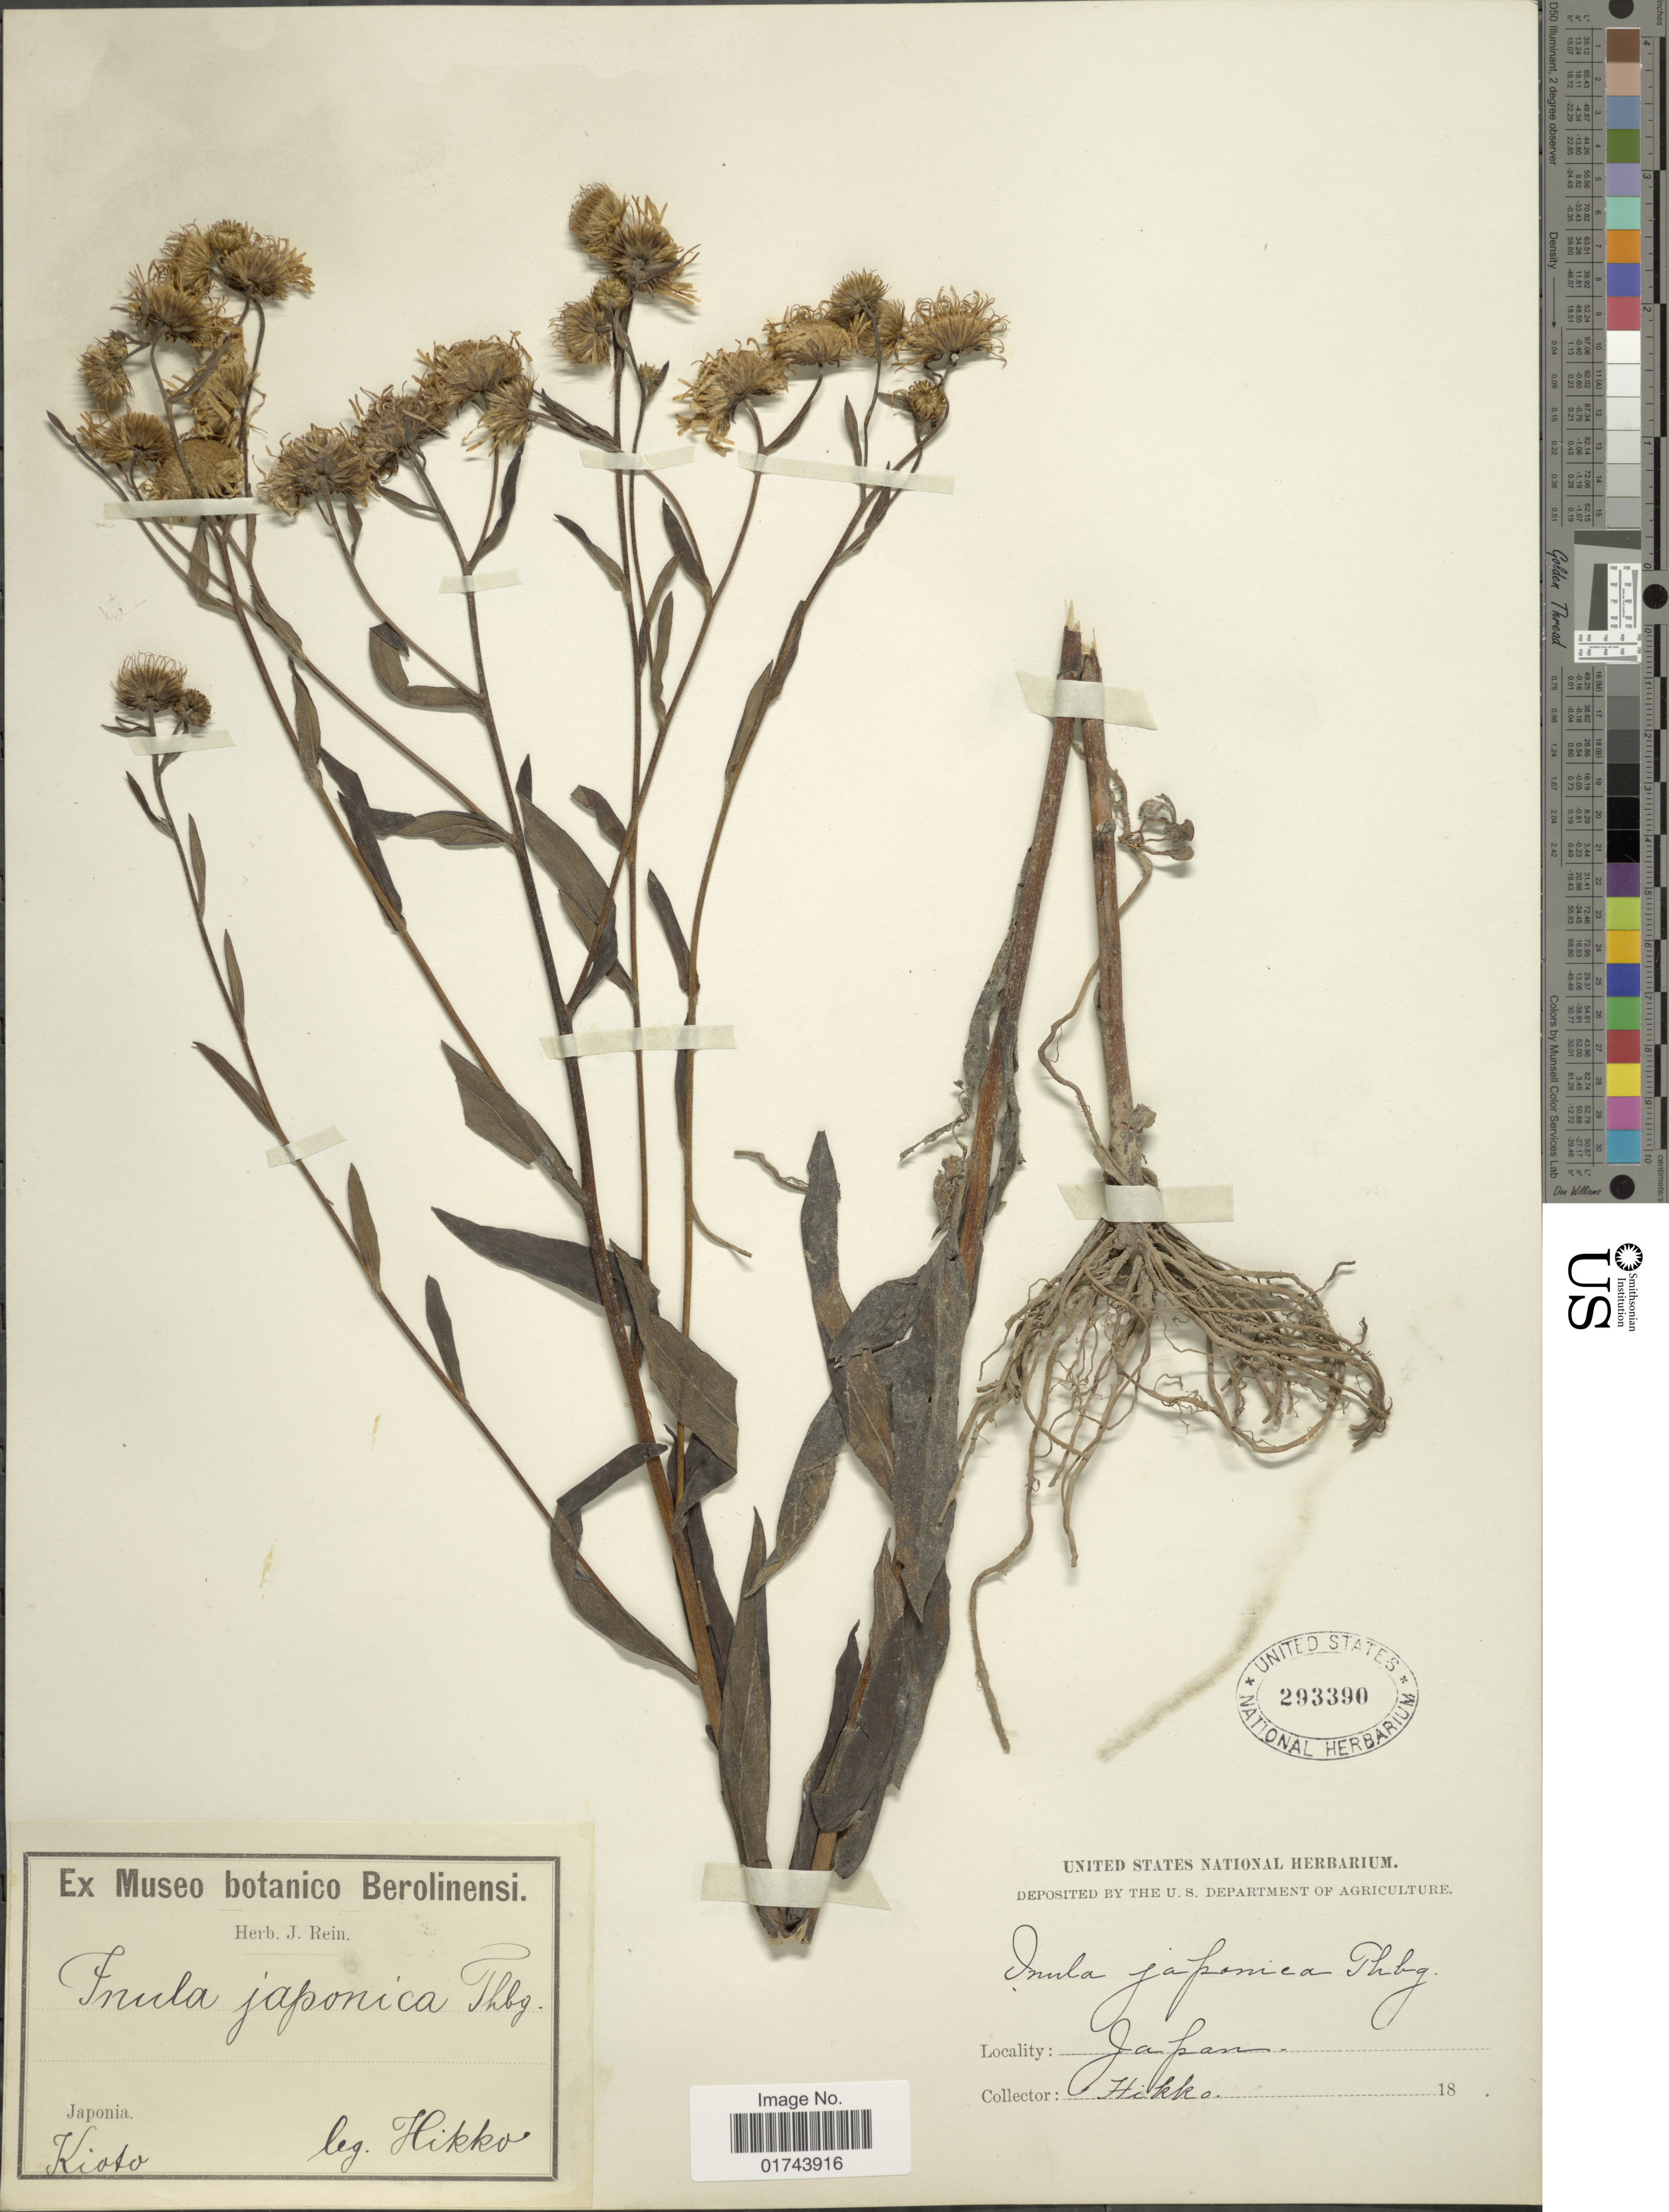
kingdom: Plantae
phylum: Tracheophyta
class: Magnoliopsida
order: Asterales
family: Asteraceae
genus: Inula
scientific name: Inula britannica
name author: L.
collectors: -. Hikko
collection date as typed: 18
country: Japan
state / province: Kyoto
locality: Japonio, Kioto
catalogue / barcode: US 293390